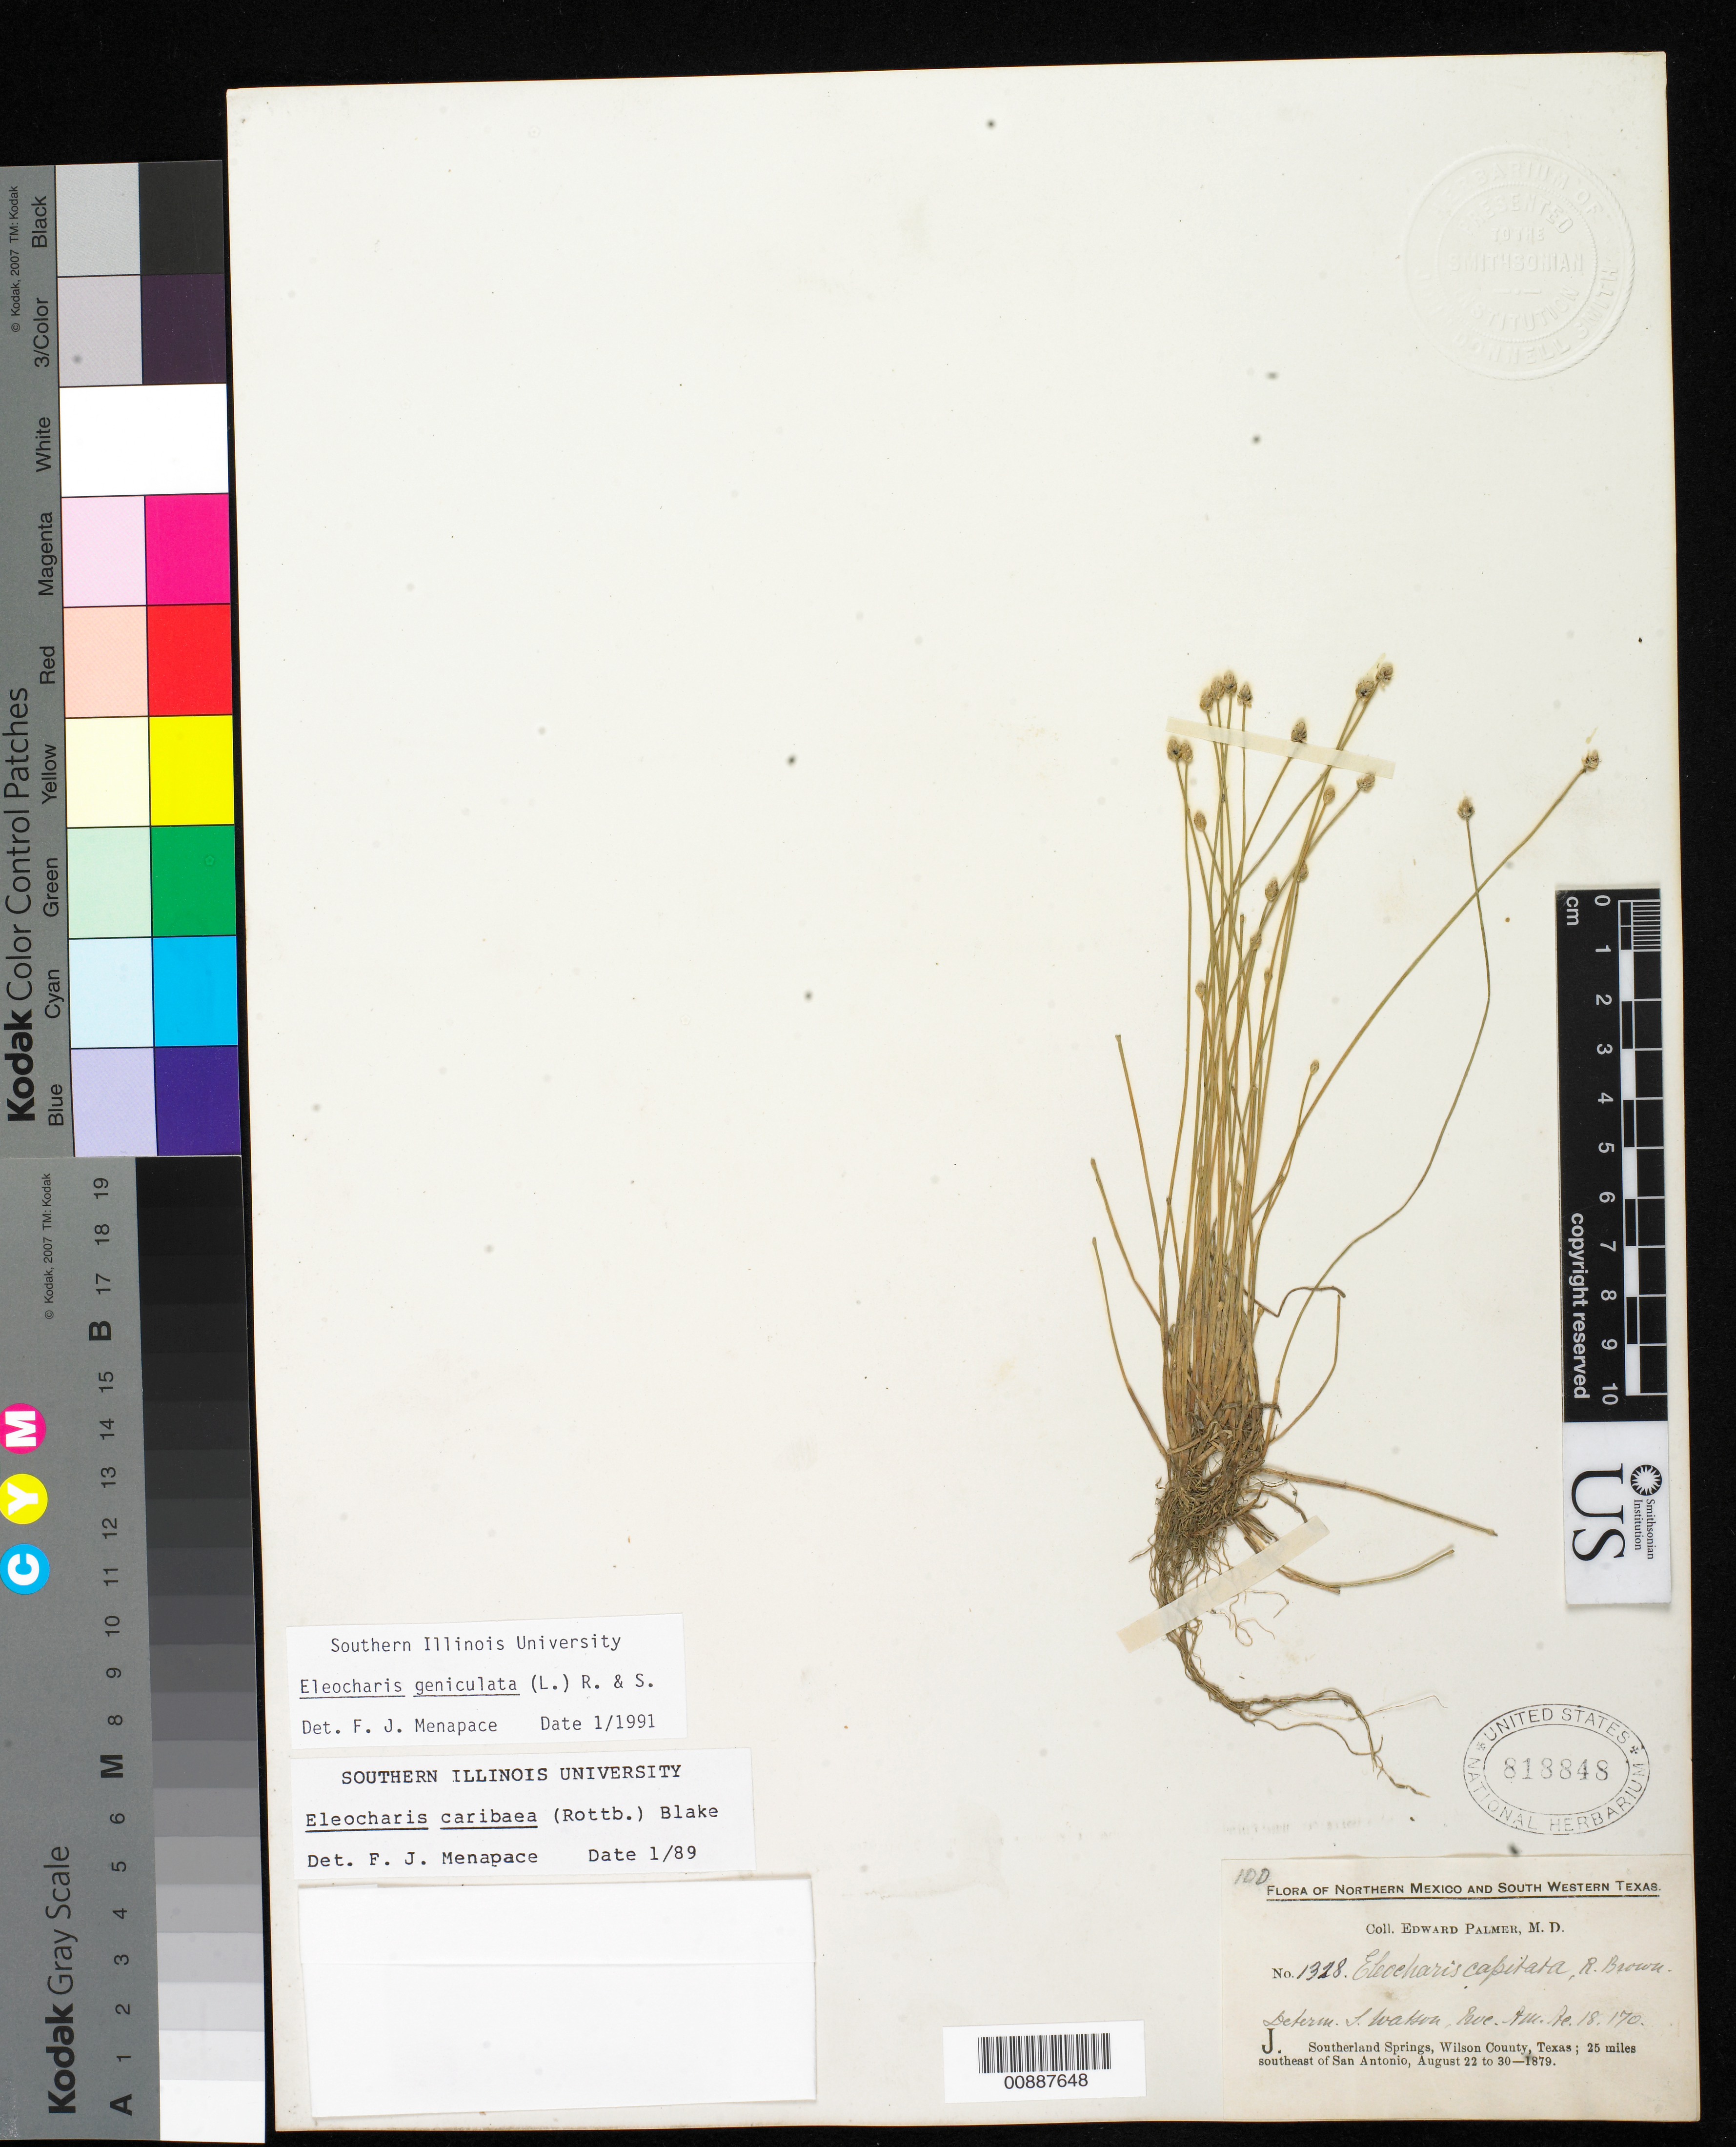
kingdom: Plantae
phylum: Tracheophyta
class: Liliopsida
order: Poales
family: Cyperaceae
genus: Eleocharis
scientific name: Eleocharis geniculata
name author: (L.) Roem. & Schult.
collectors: E. Palmer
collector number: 1328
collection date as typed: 22 Aug 1879 to 30 Aug 1879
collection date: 1879-08-22/1879-08-30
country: United States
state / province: Texas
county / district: Wilson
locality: J. Southerland Springs, Wilson County, Texas; 25 miles southeast of San Antonio.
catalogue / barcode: US 818848